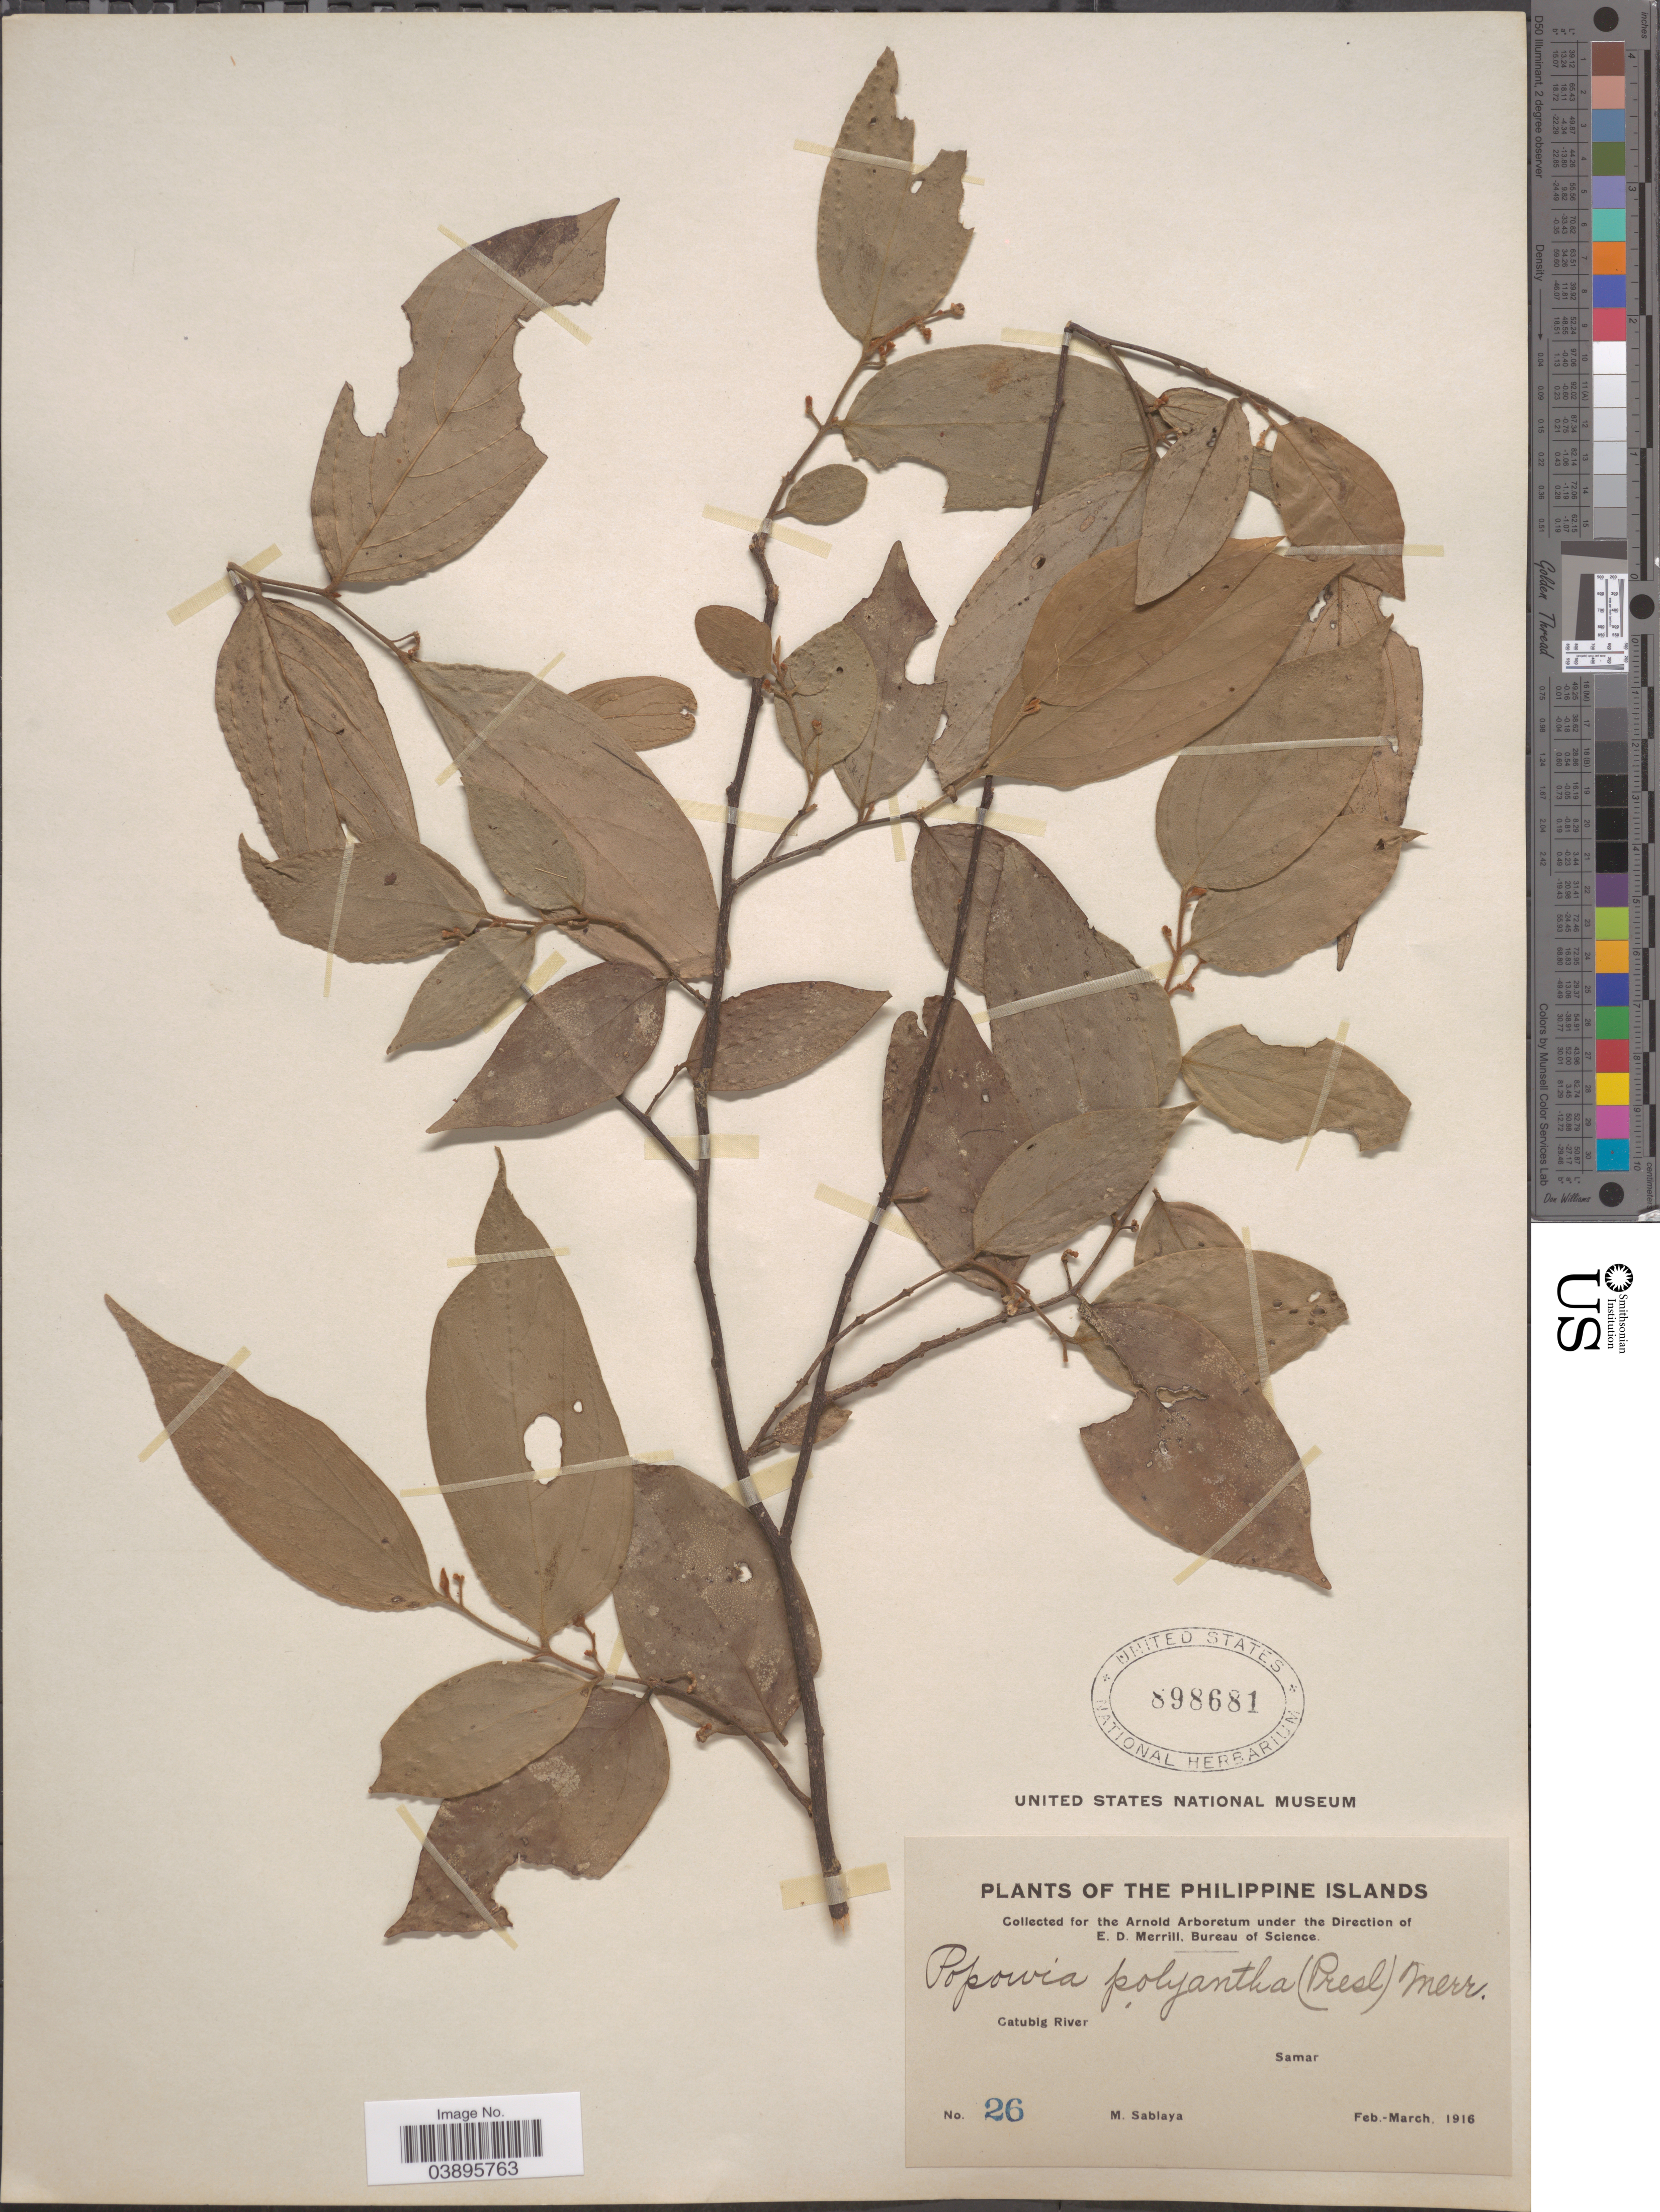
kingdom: Plantae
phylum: Tracheophyta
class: Magnoliopsida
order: Magnoliales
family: Annonaceae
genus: Popowia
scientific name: Popowia pisocarpa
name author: (Blume) Endl.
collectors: M. Sablaya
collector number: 26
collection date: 1916-02/1916-03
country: Philippines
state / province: Eastern Visayas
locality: Catubig River, Samar.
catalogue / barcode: US 898681